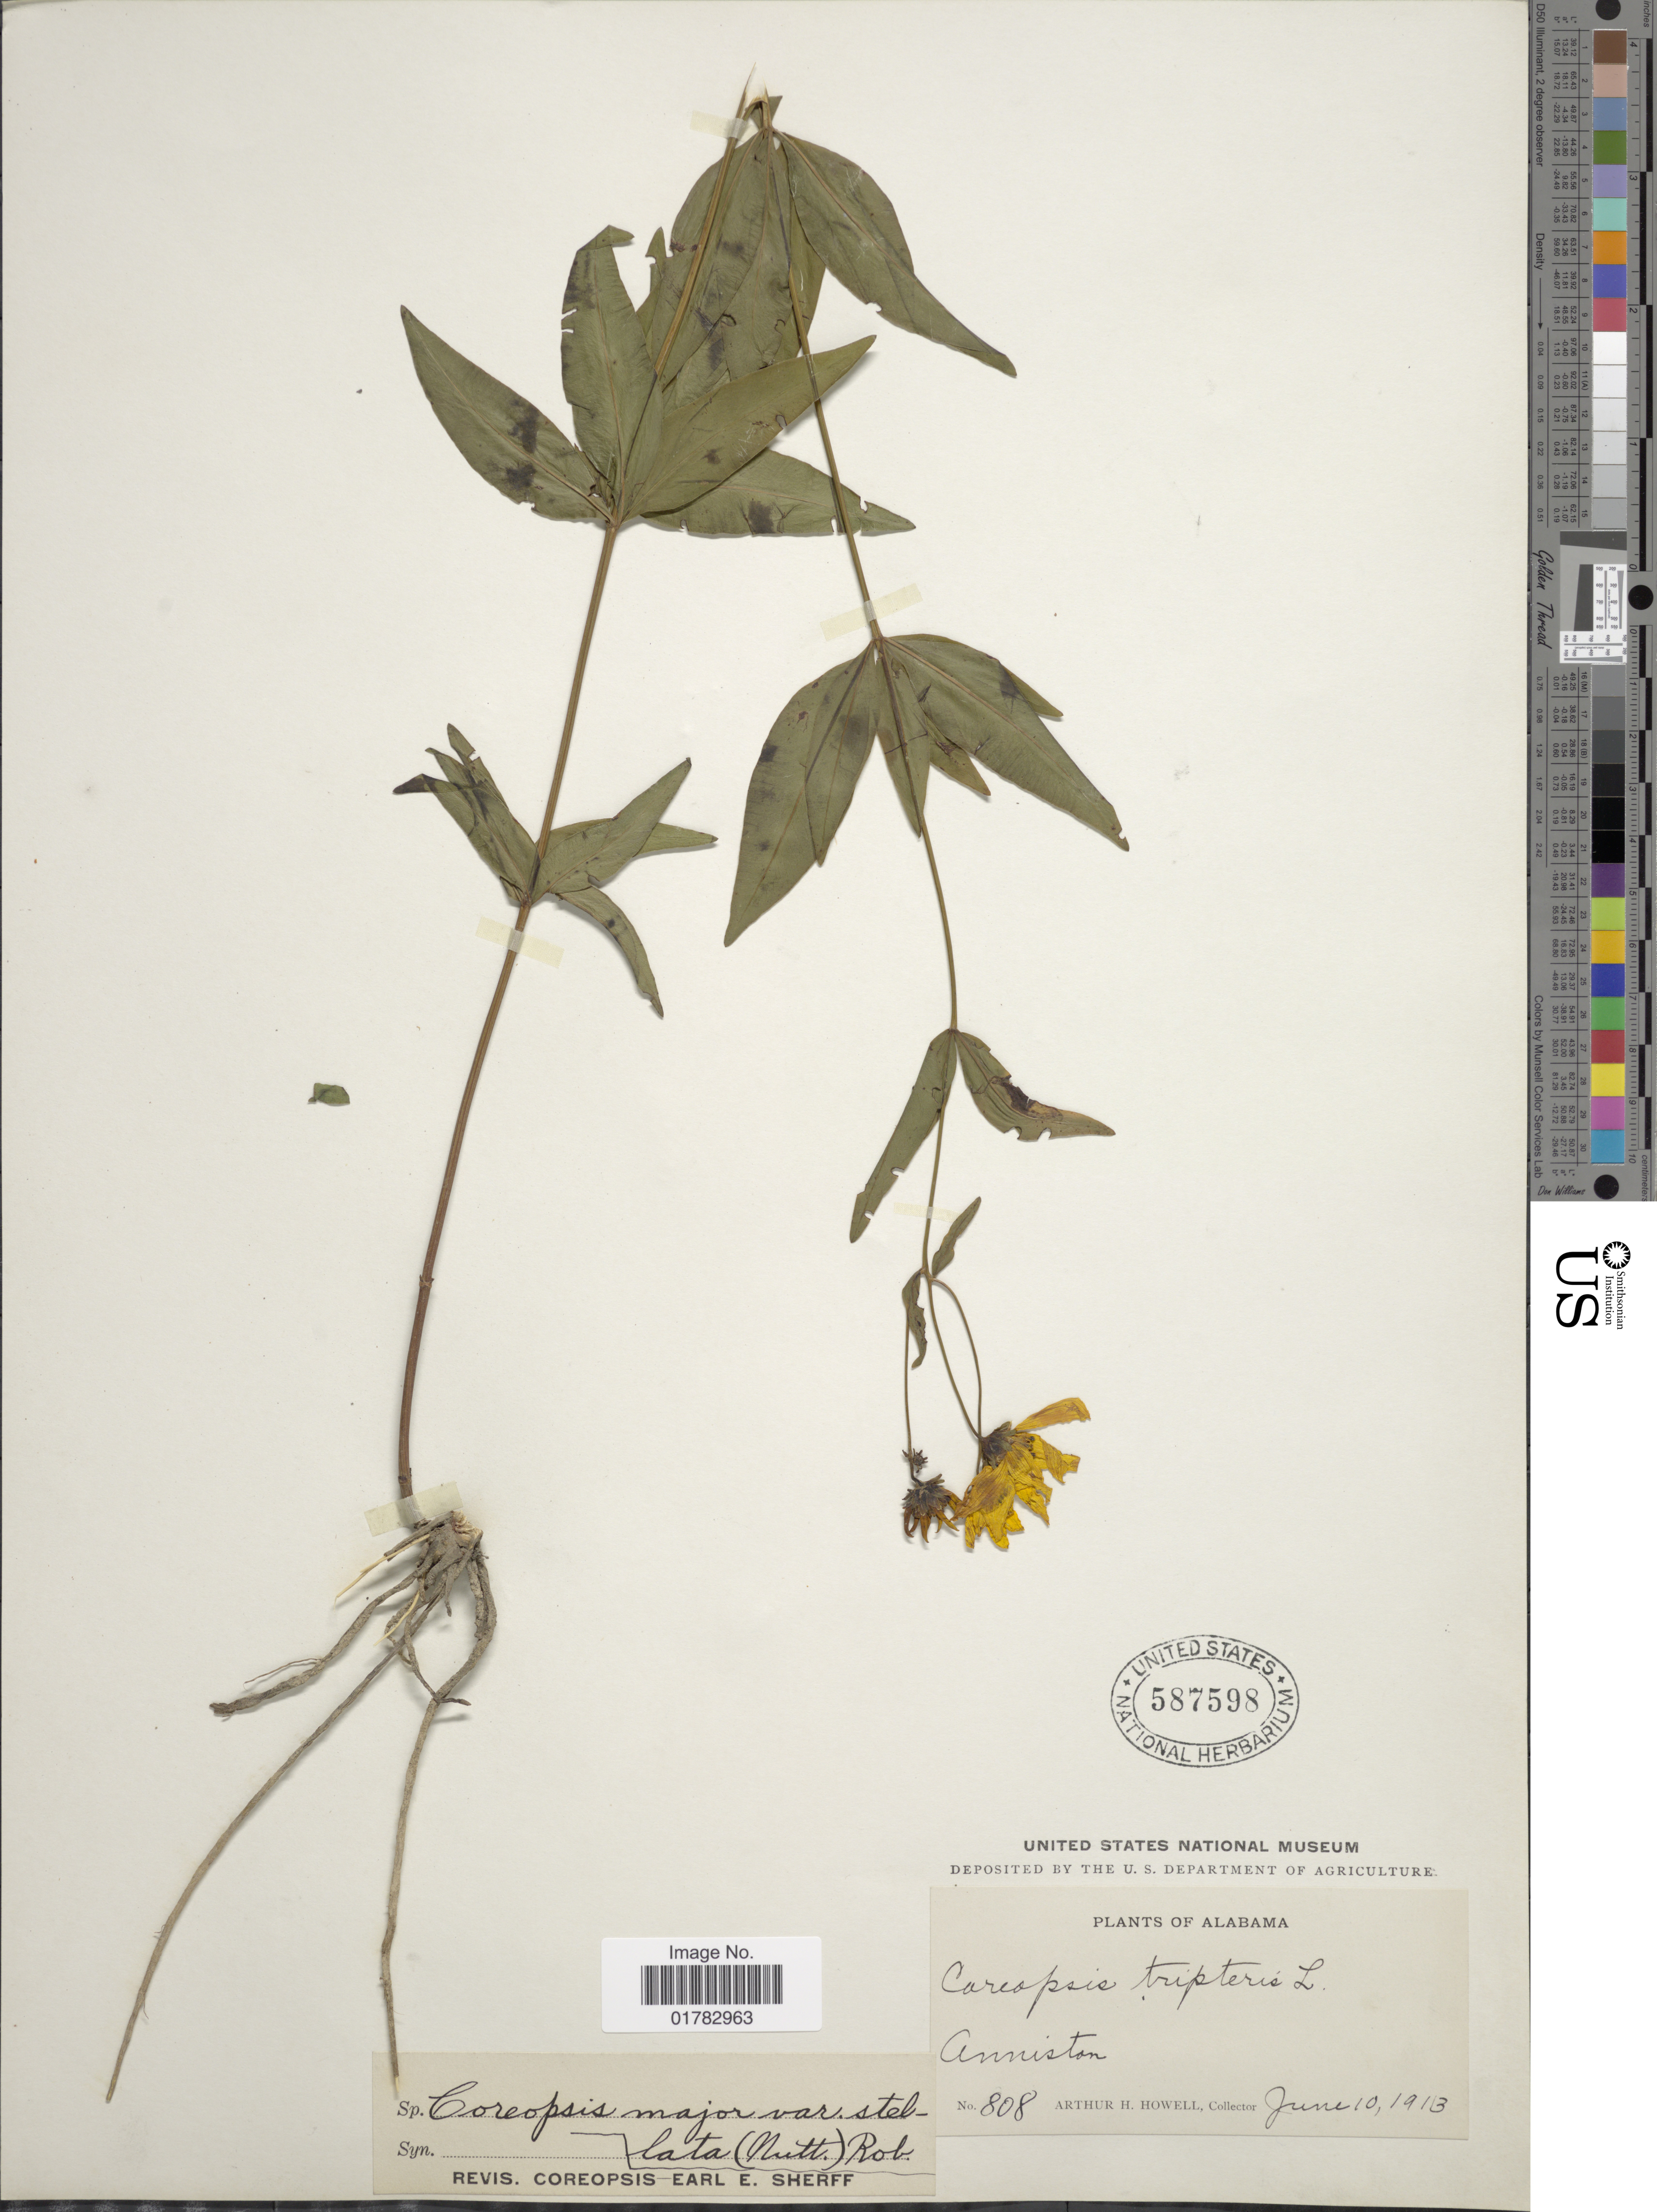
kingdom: Plantae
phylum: Tracheophyta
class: Magnoliopsida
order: Asterales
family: Asteraceae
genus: Coreopsis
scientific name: Coreopsis major var. stellata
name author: (Nutt.) Torr. & A. Gray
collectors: A. H. Howell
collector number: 808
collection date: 1913-06-10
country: United States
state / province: Alabama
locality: Anniston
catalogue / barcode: US 587598